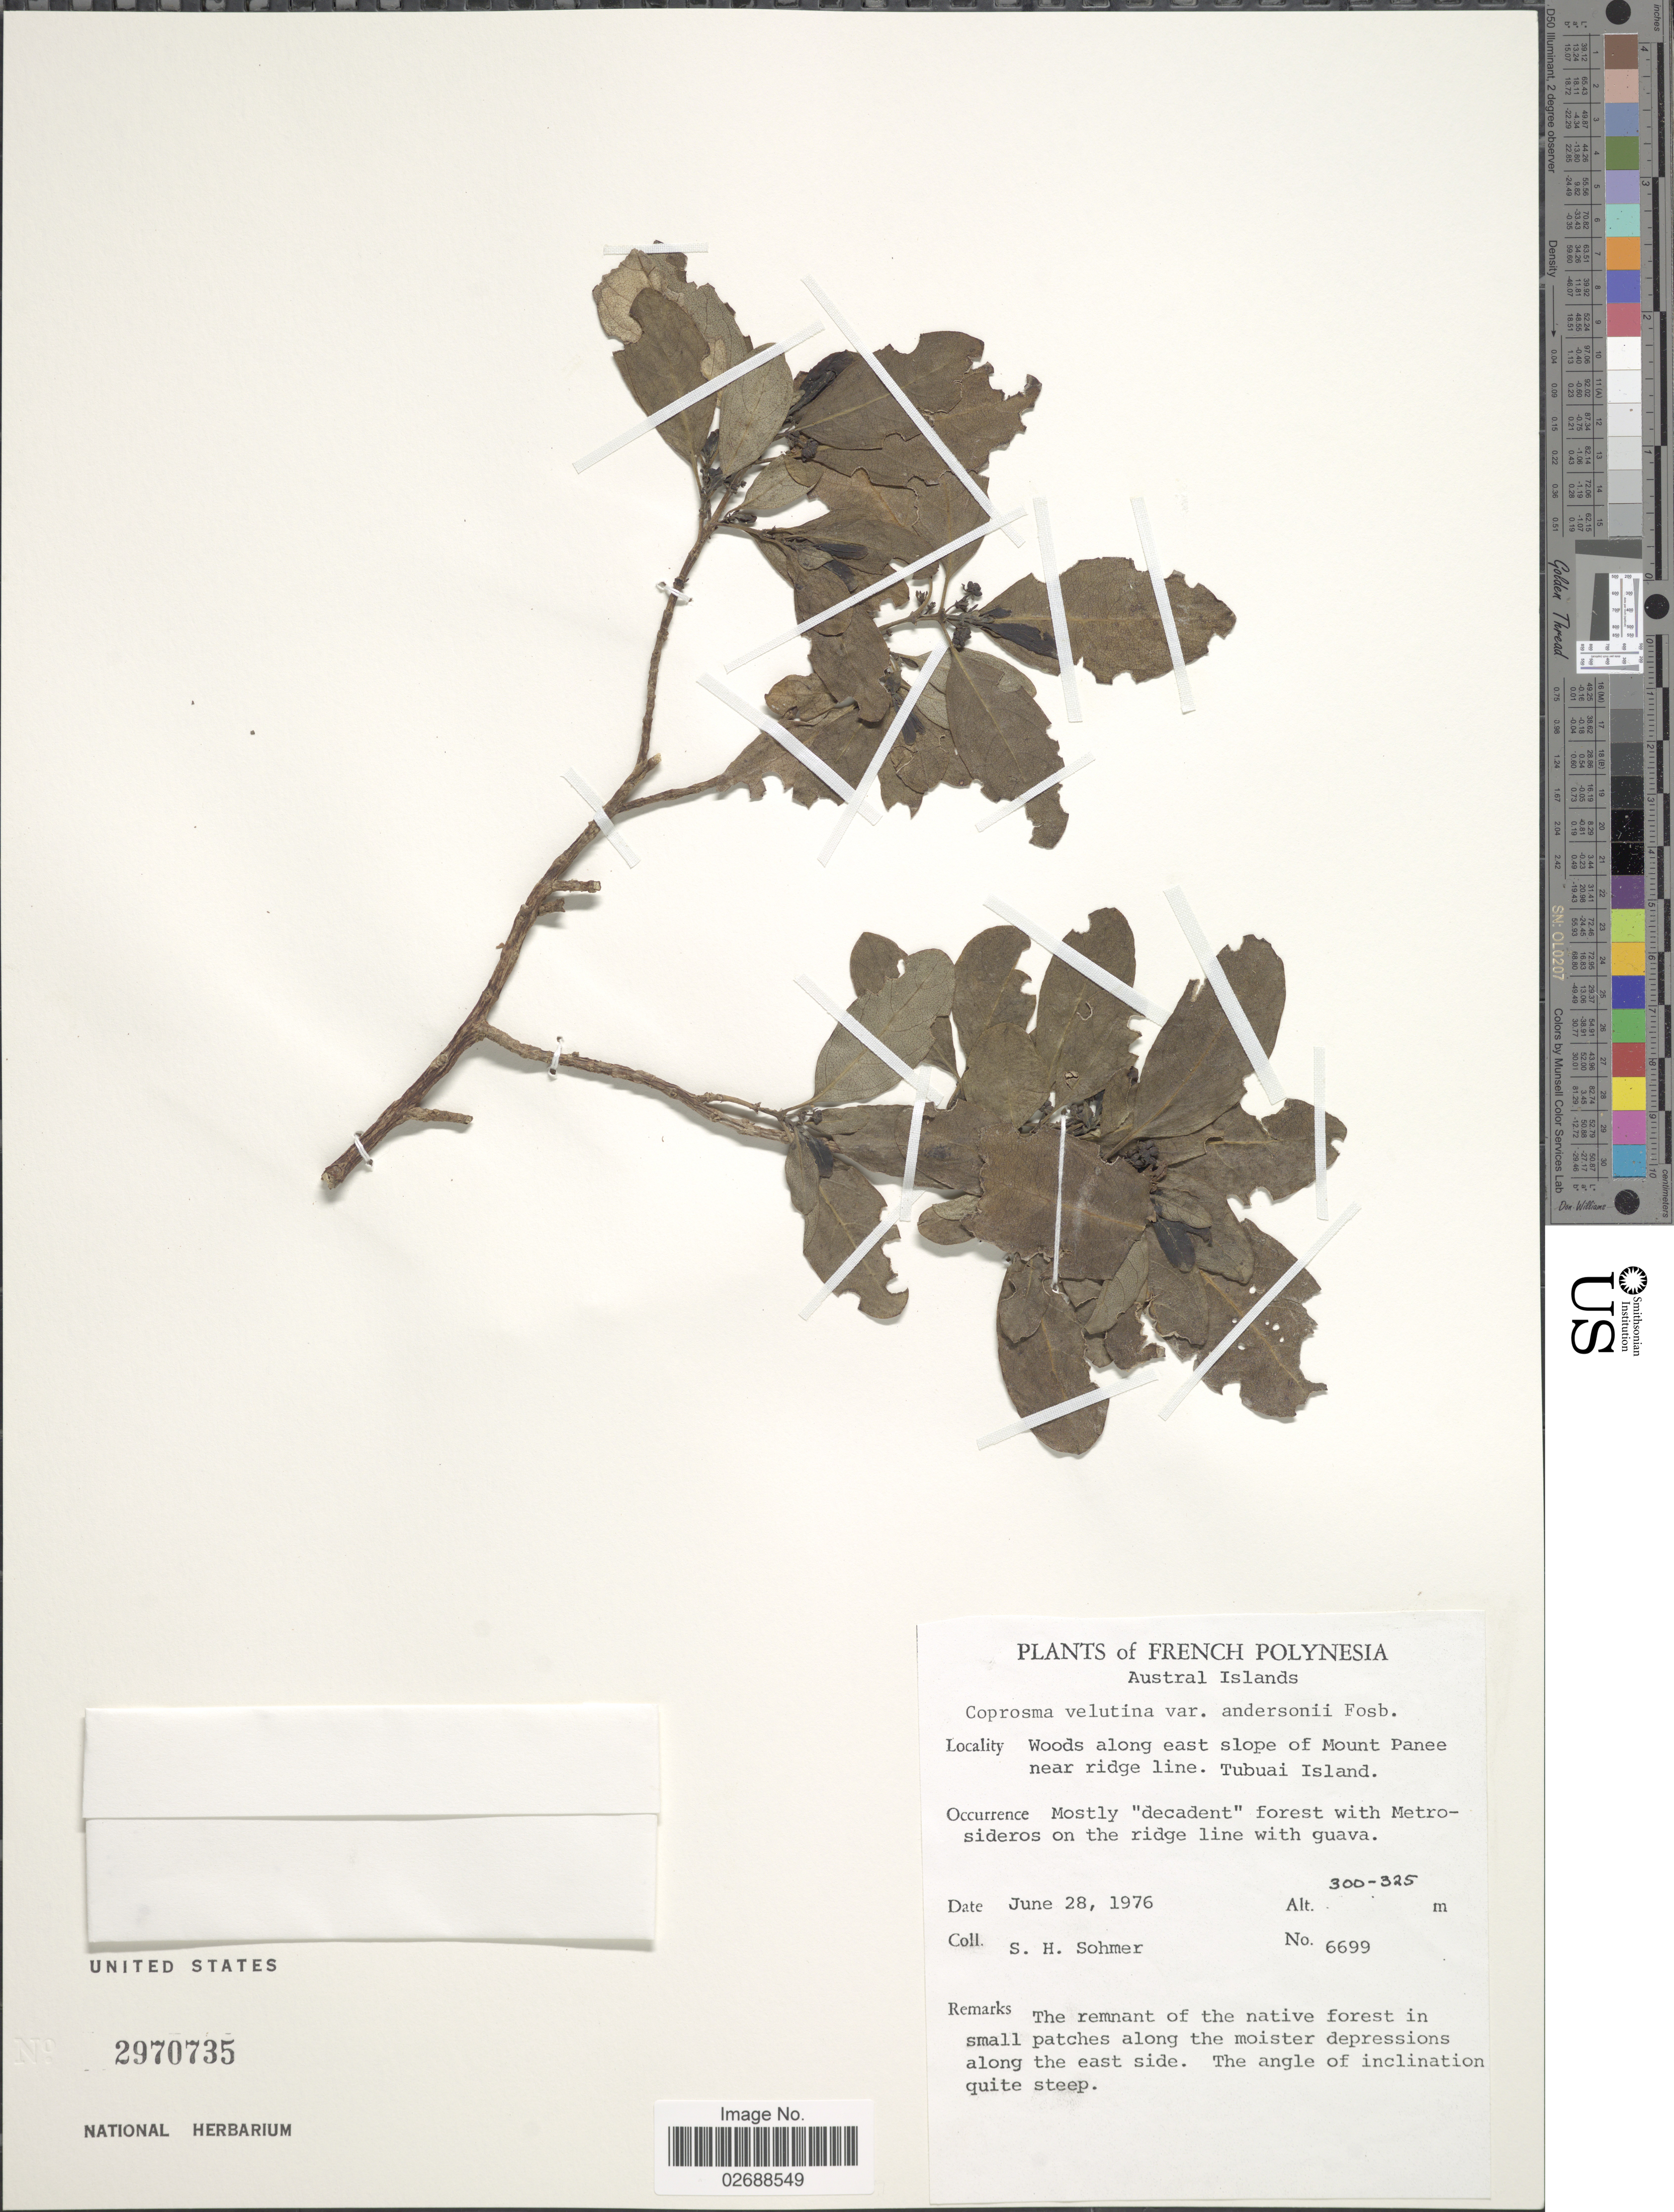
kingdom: Plantae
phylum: Tracheophyta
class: Magnoliopsida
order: Gentianales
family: Rubiaceae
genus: Coprosma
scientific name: Coprosma velutina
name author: Fosberg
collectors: S. H. Sohmer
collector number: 6699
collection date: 1976-06-28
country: French Polynesia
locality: Austral Islands, woods along east slope of Mount Panee near ridge line, Tubuai Island.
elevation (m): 300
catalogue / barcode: US 2970735